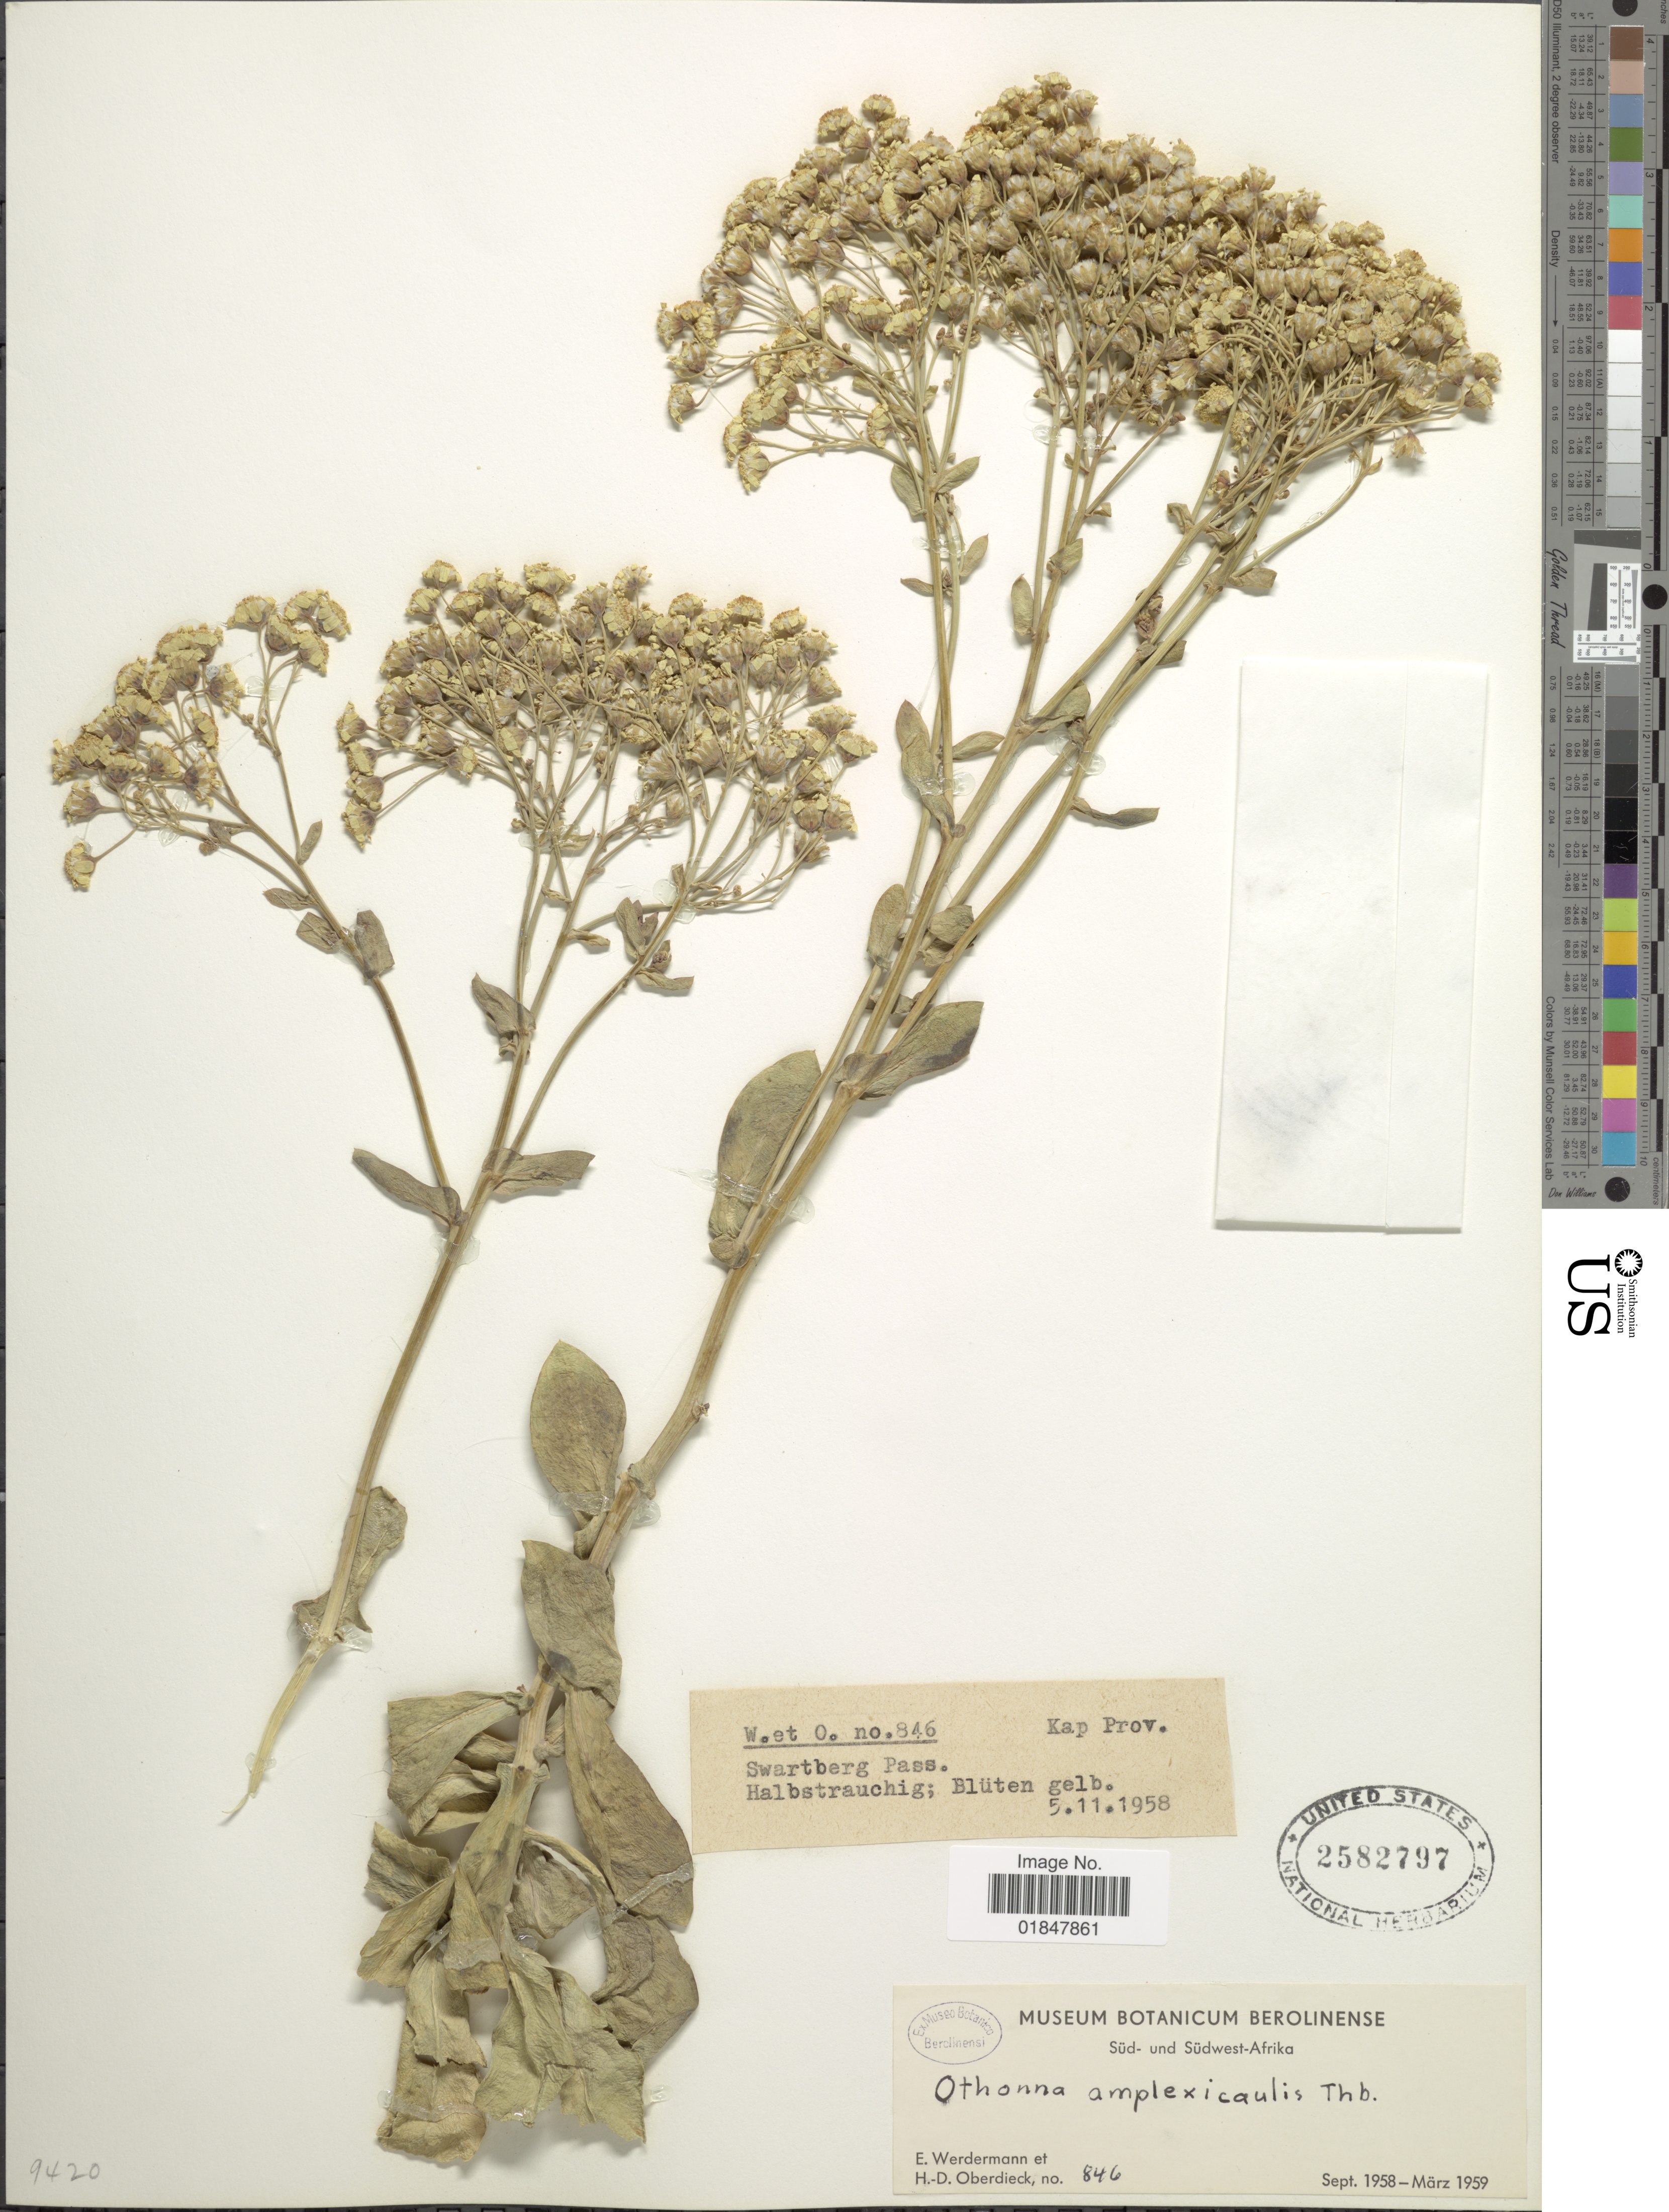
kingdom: Plantae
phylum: Tracheophyta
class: Magnoliopsida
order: Asterales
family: Asteraceae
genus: Othonna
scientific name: Othonna amplexifolia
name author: DC.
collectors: E. Werdermann & H. Oberdieck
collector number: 846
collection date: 1958-11-05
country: South Africa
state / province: Western Cape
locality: Swartberg Pass. Halbstrauchig; Bluten gelb.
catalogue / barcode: US 2582797